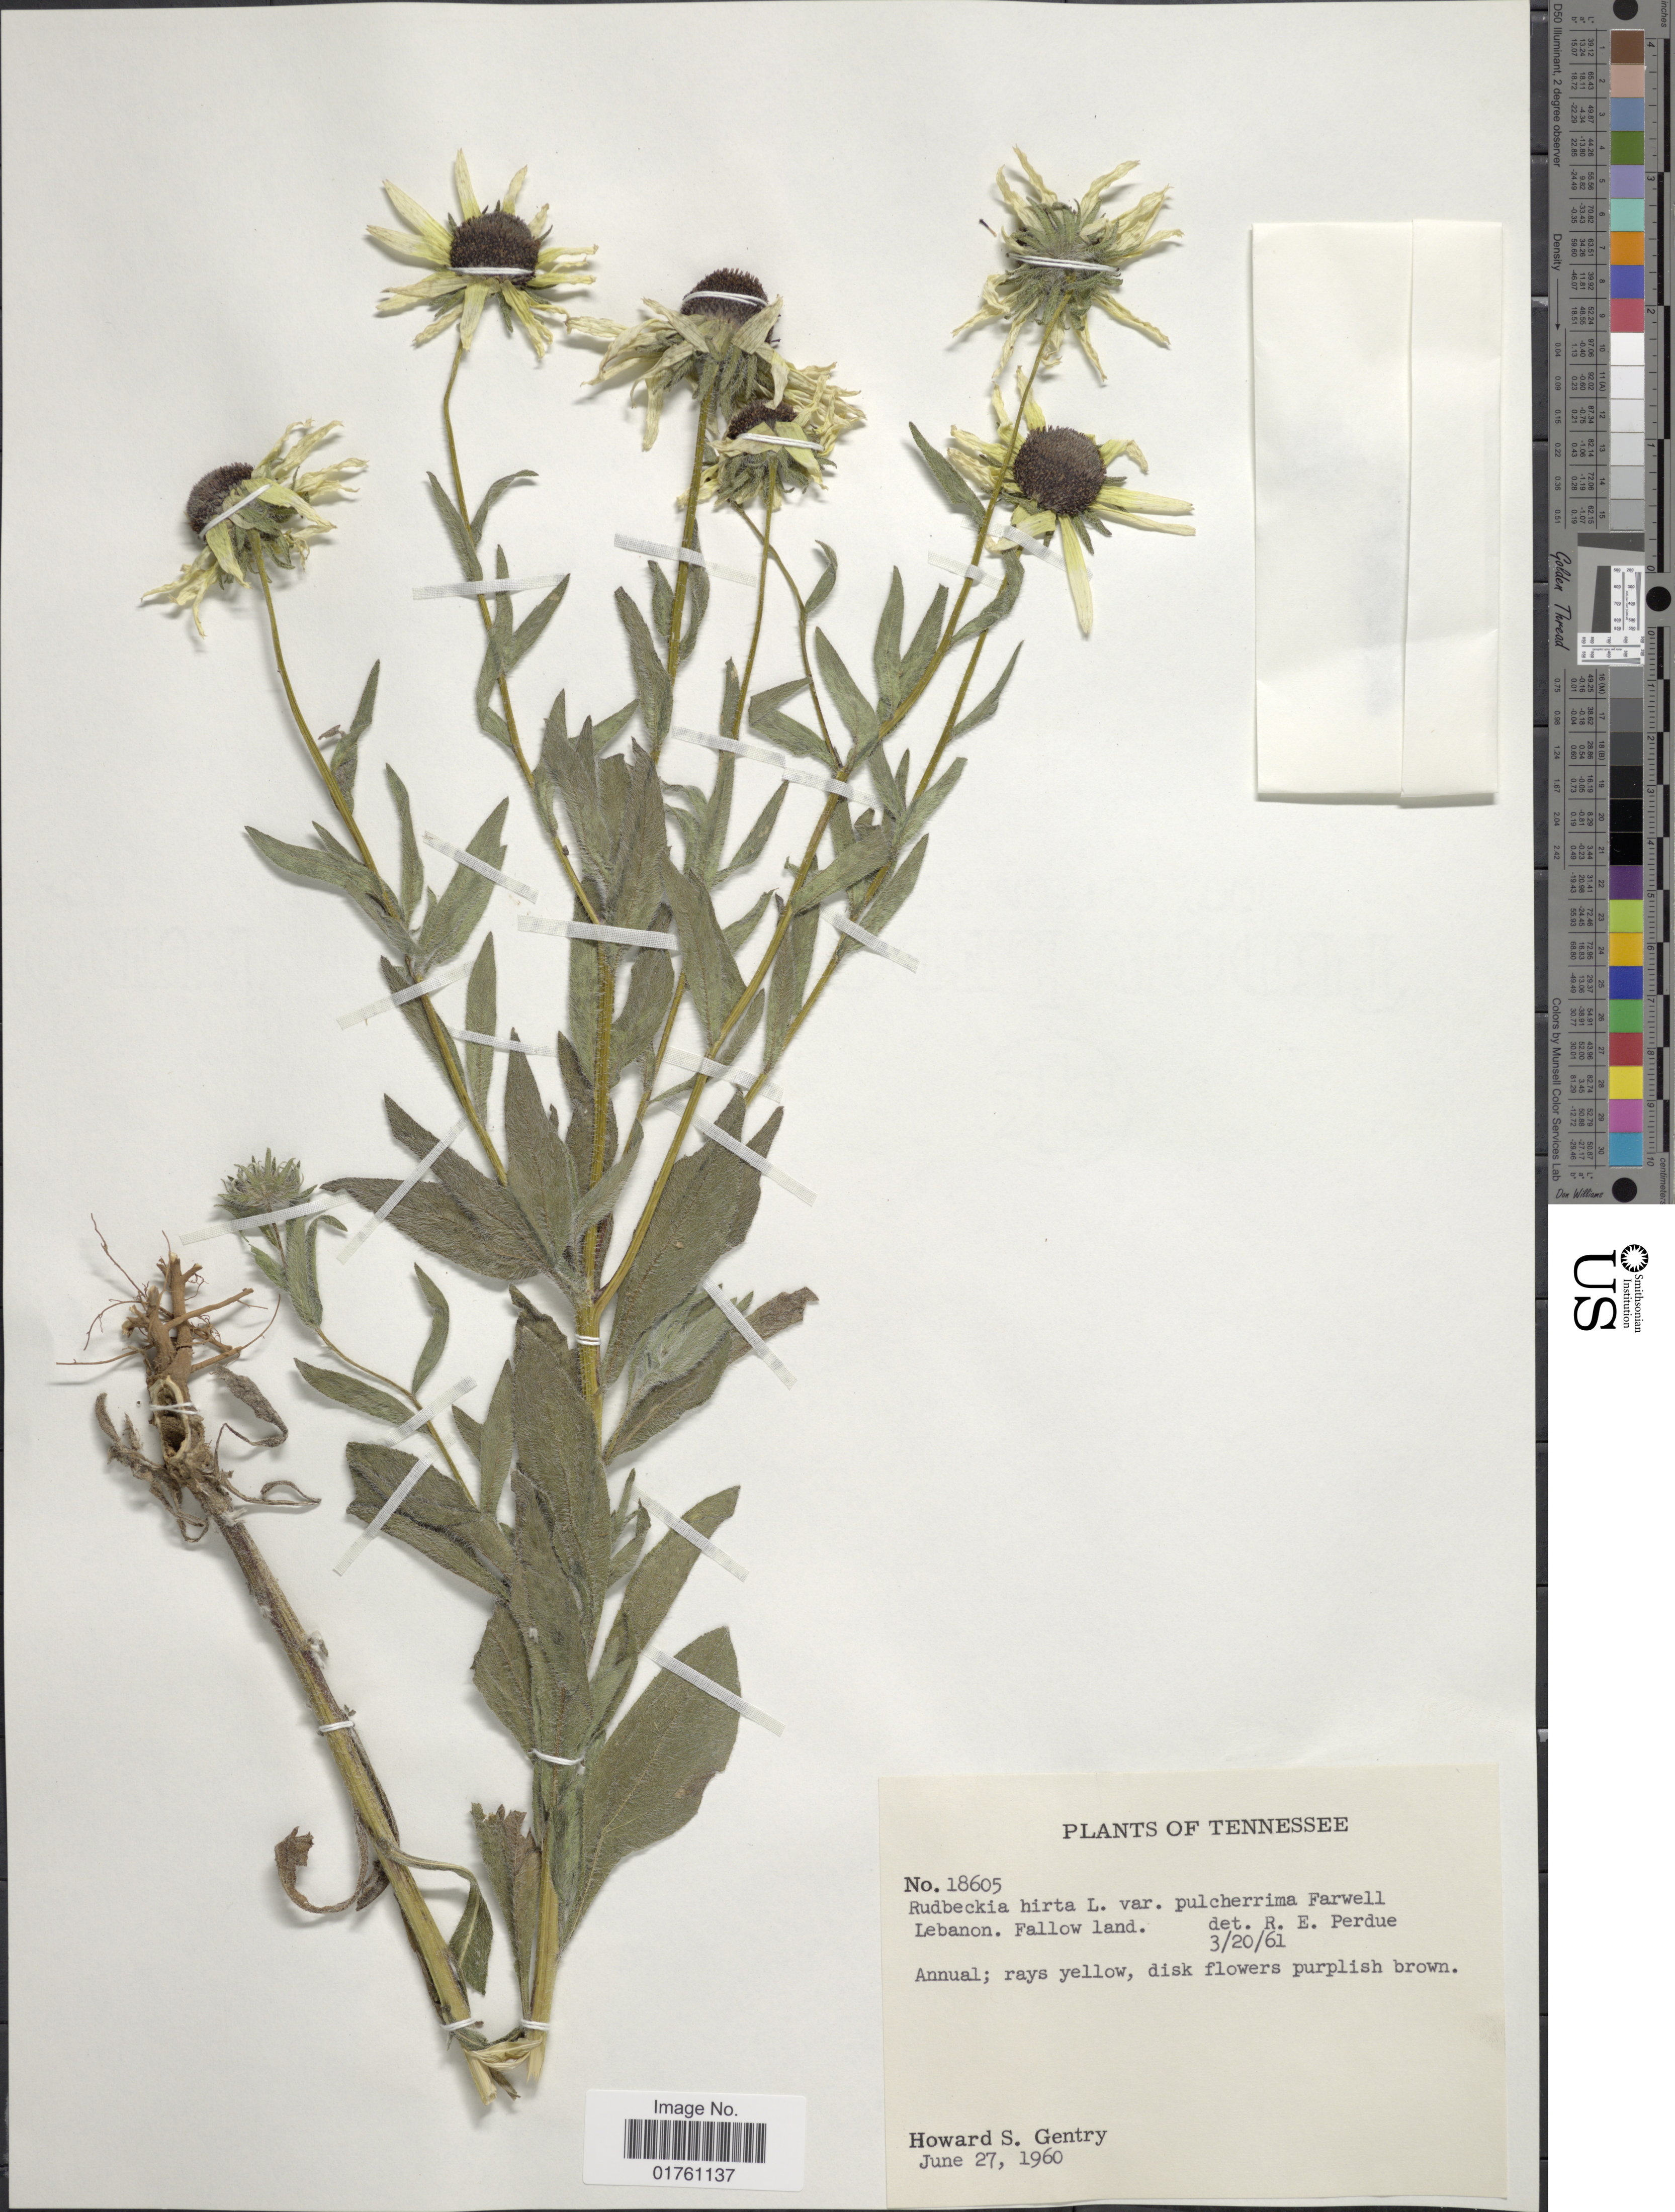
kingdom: Plantae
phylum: Tracheophyta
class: Magnoliopsida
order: Asterales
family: Asteraceae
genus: Rudbeckia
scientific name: Rudbeckia hirta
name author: L.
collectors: H. S. Gentry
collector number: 18605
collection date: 1960-06-27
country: United States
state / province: Tennessee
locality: Lebanon. Fallow land